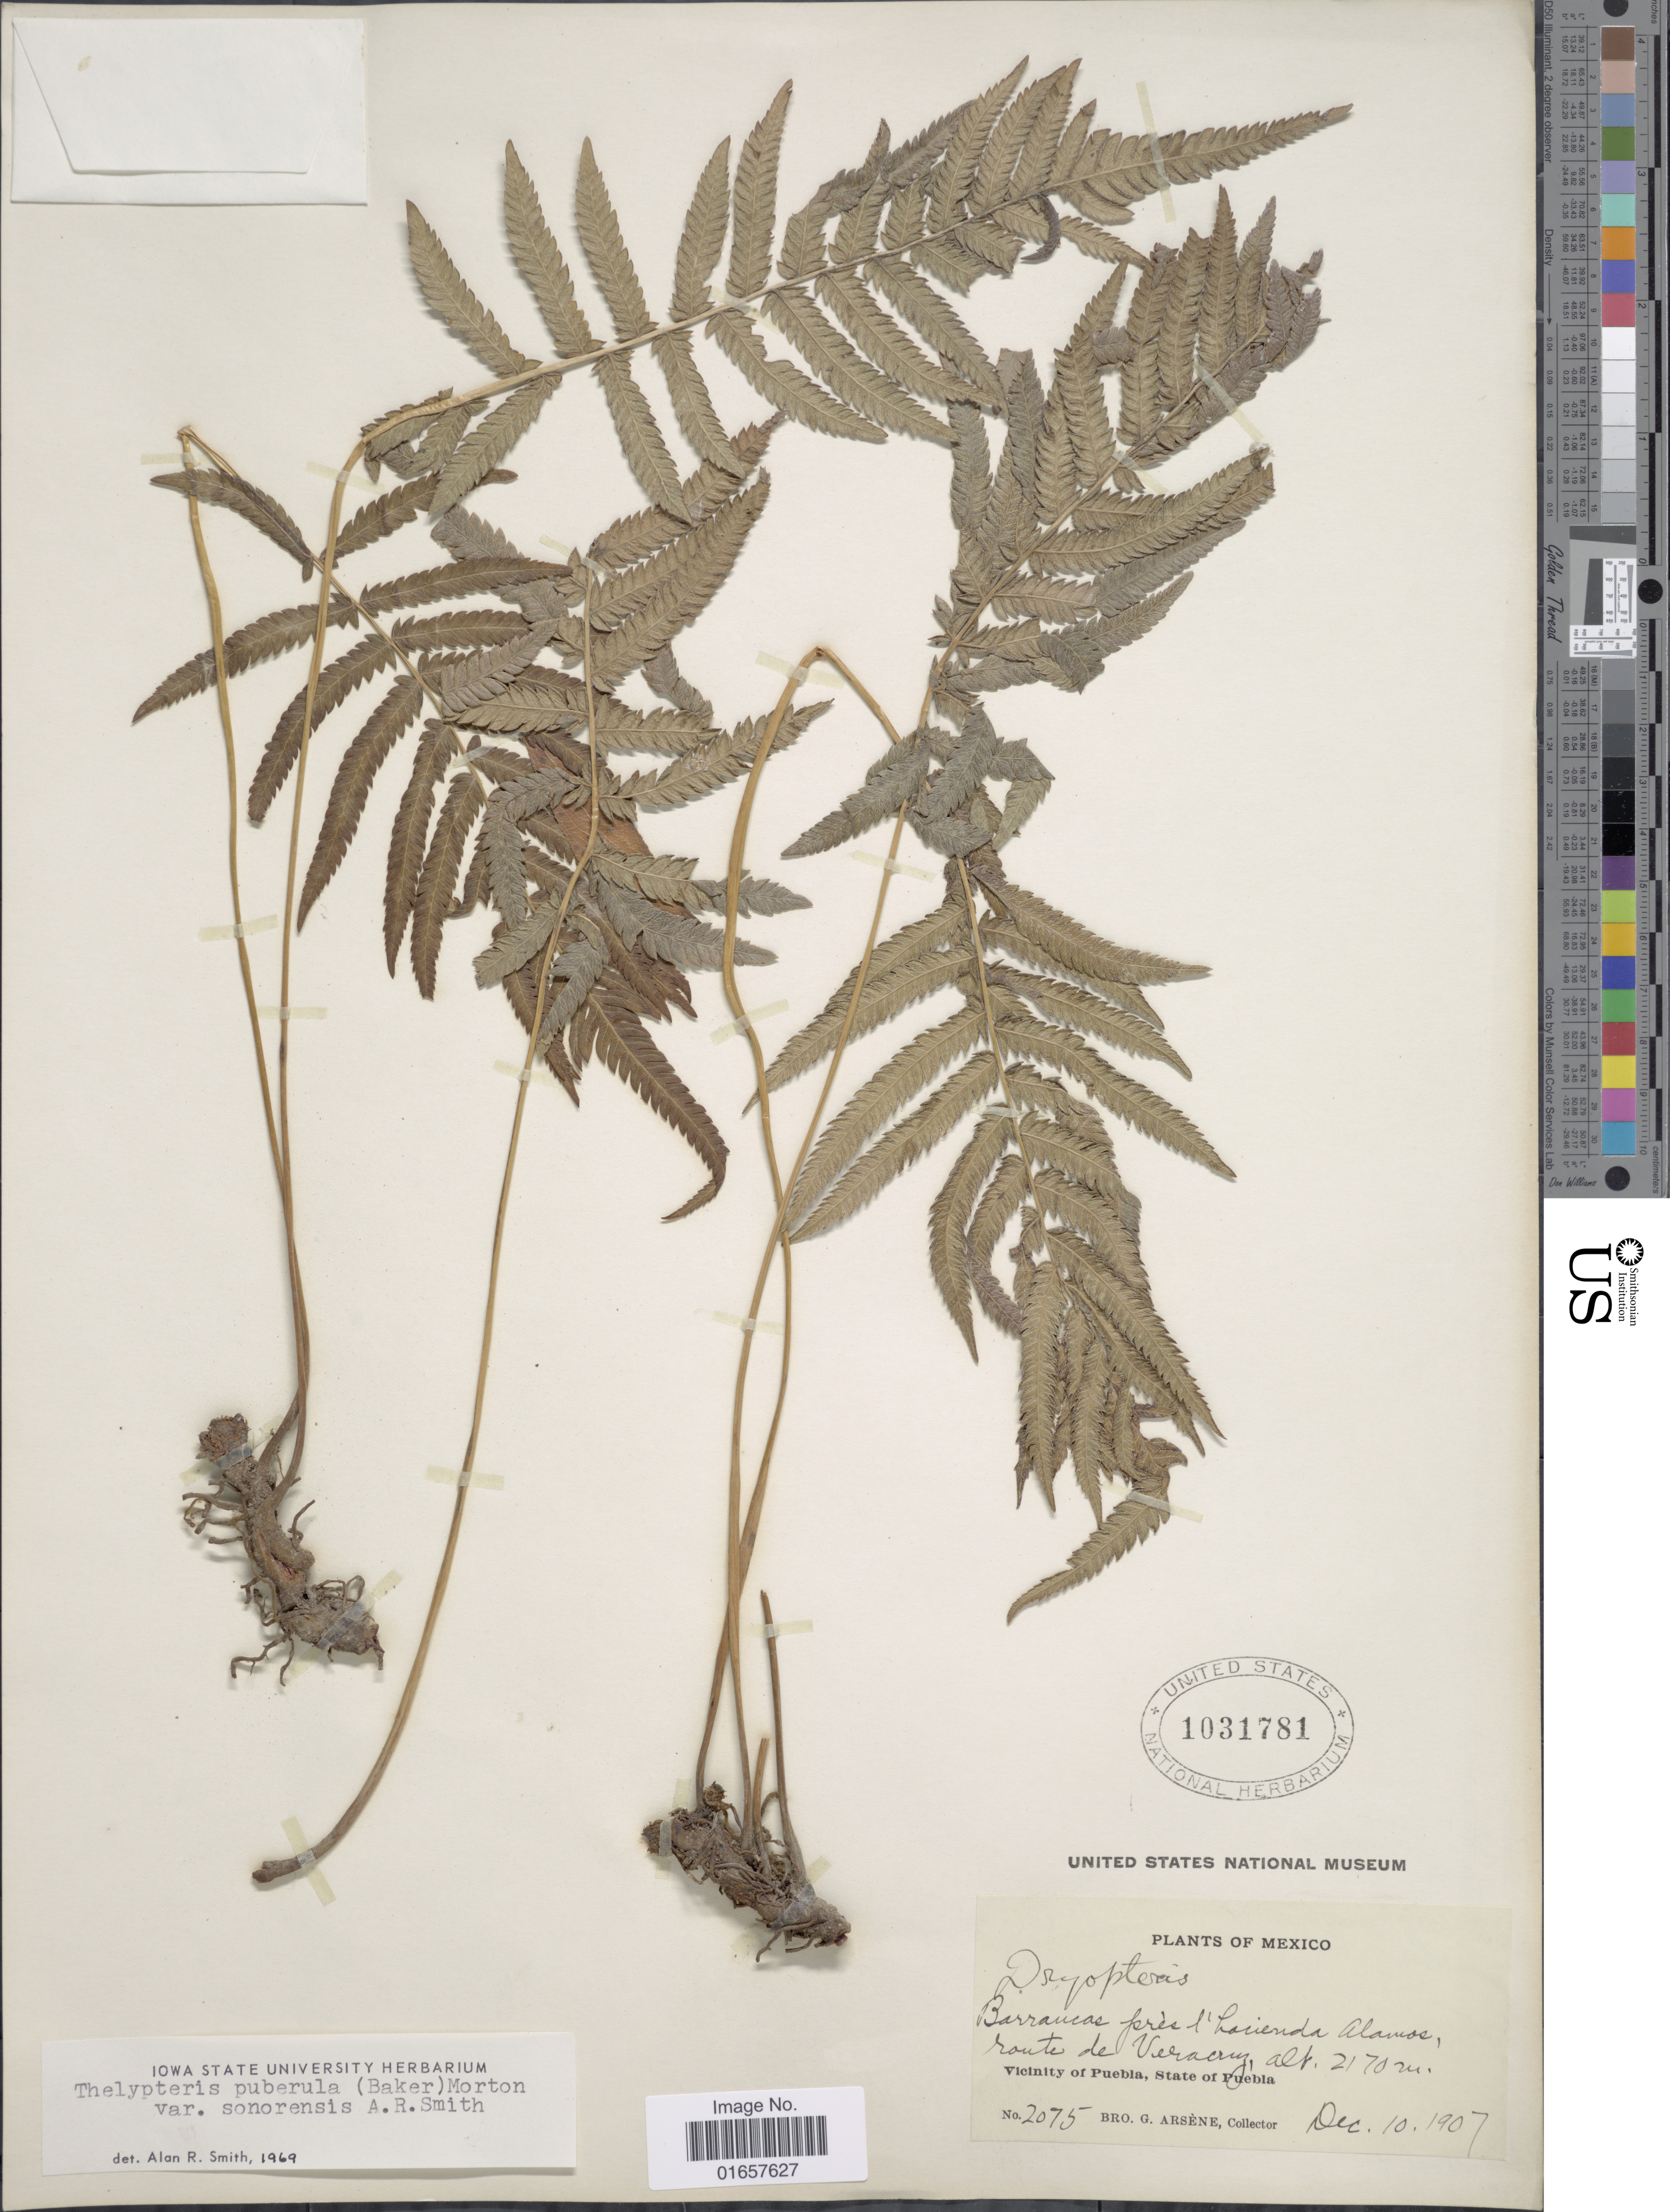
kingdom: Plantae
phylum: Tracheophyta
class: Polypodiopsida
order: Polypodiales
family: Thelypteridaceae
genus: Christella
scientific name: Christella puberula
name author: (Baker) Á. Löve & D. Löve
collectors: Bro. G. Arsène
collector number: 2075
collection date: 1907-12-10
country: Mexico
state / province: Puebla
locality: Mexico: Barranca perés l' hacienda Alamos, route de Veracruz, Vicinity of Puebla.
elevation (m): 2170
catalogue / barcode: US 1031781